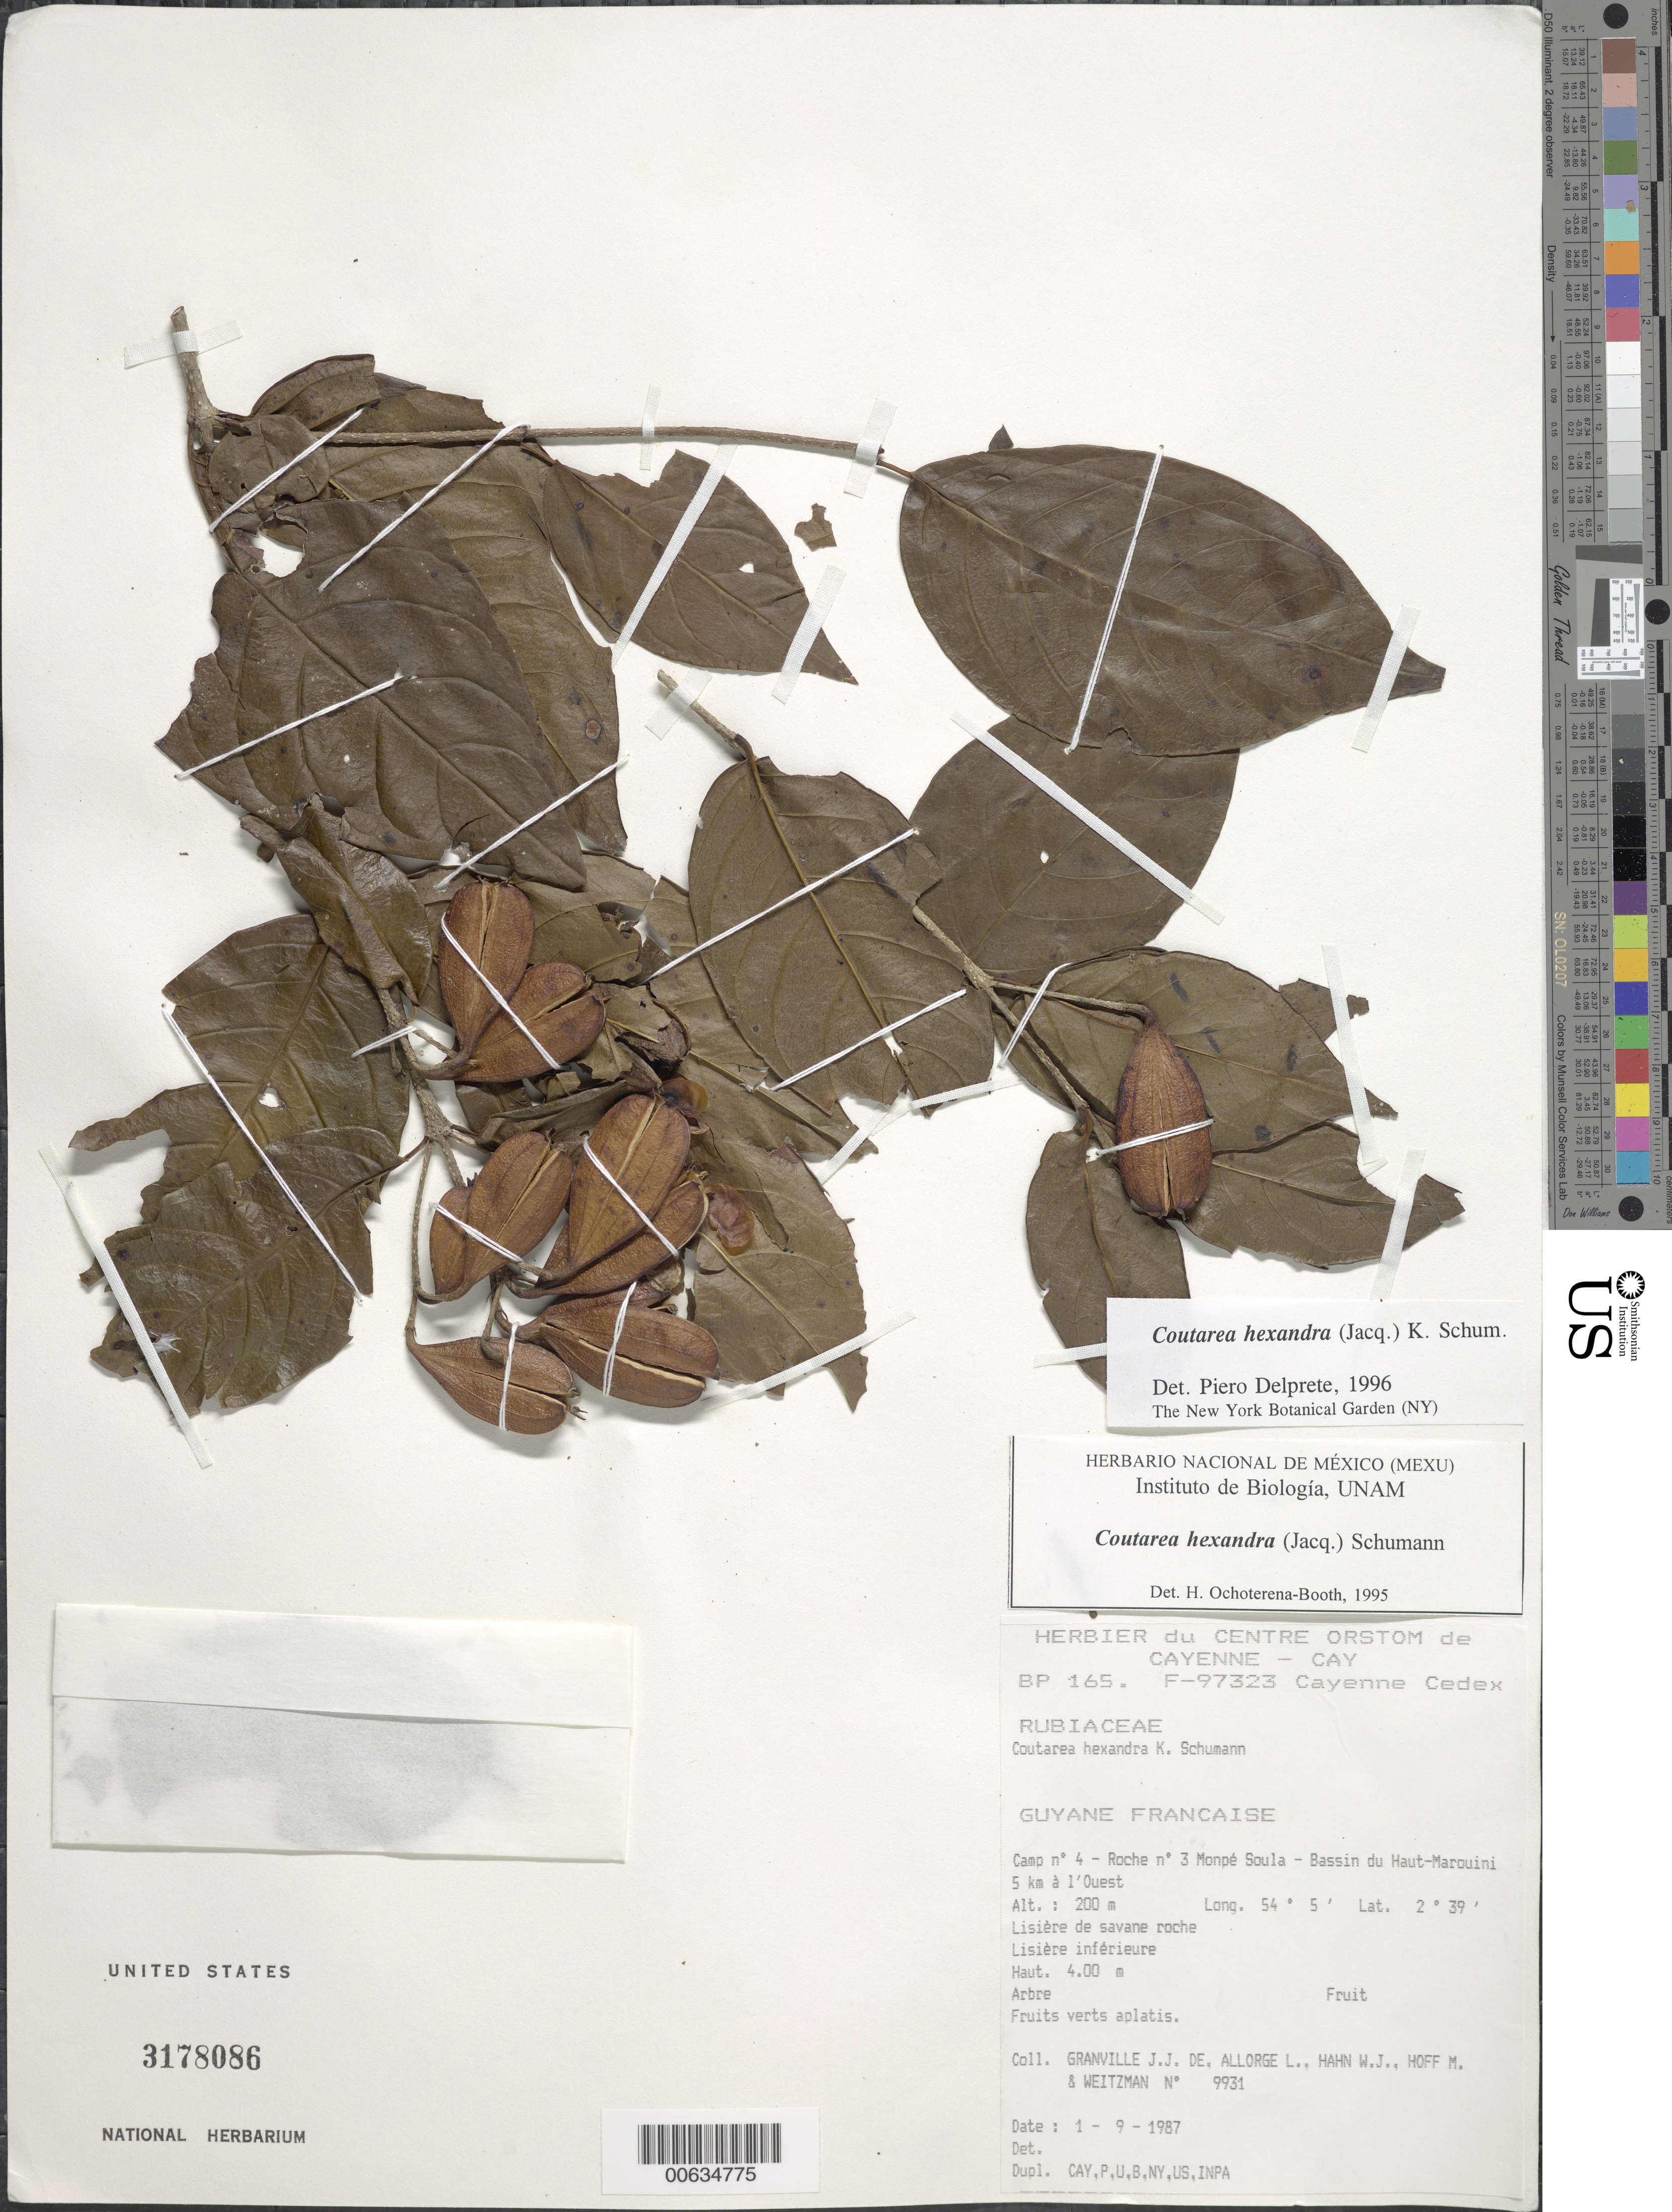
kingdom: Plantae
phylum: Tracheophyta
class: Magnoliopsida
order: Gentianales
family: Rubiaceae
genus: Coutarea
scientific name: Coutarea hexandra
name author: (Jacq.) K. Schum.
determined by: Delprete, P. G., Herb. de Guyane Cay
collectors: J.-J. de Granville, L. Allorge, W. J. Hahn, M. Hoff & A. L. Weitzman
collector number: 9931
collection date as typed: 1-Sep-87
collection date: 1987-09-01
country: French Guiana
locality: Monpé Soula, Camp #4, roche no. 3; Bassin du Haut-Marouini, 5 km W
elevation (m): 200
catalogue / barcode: US 3178086